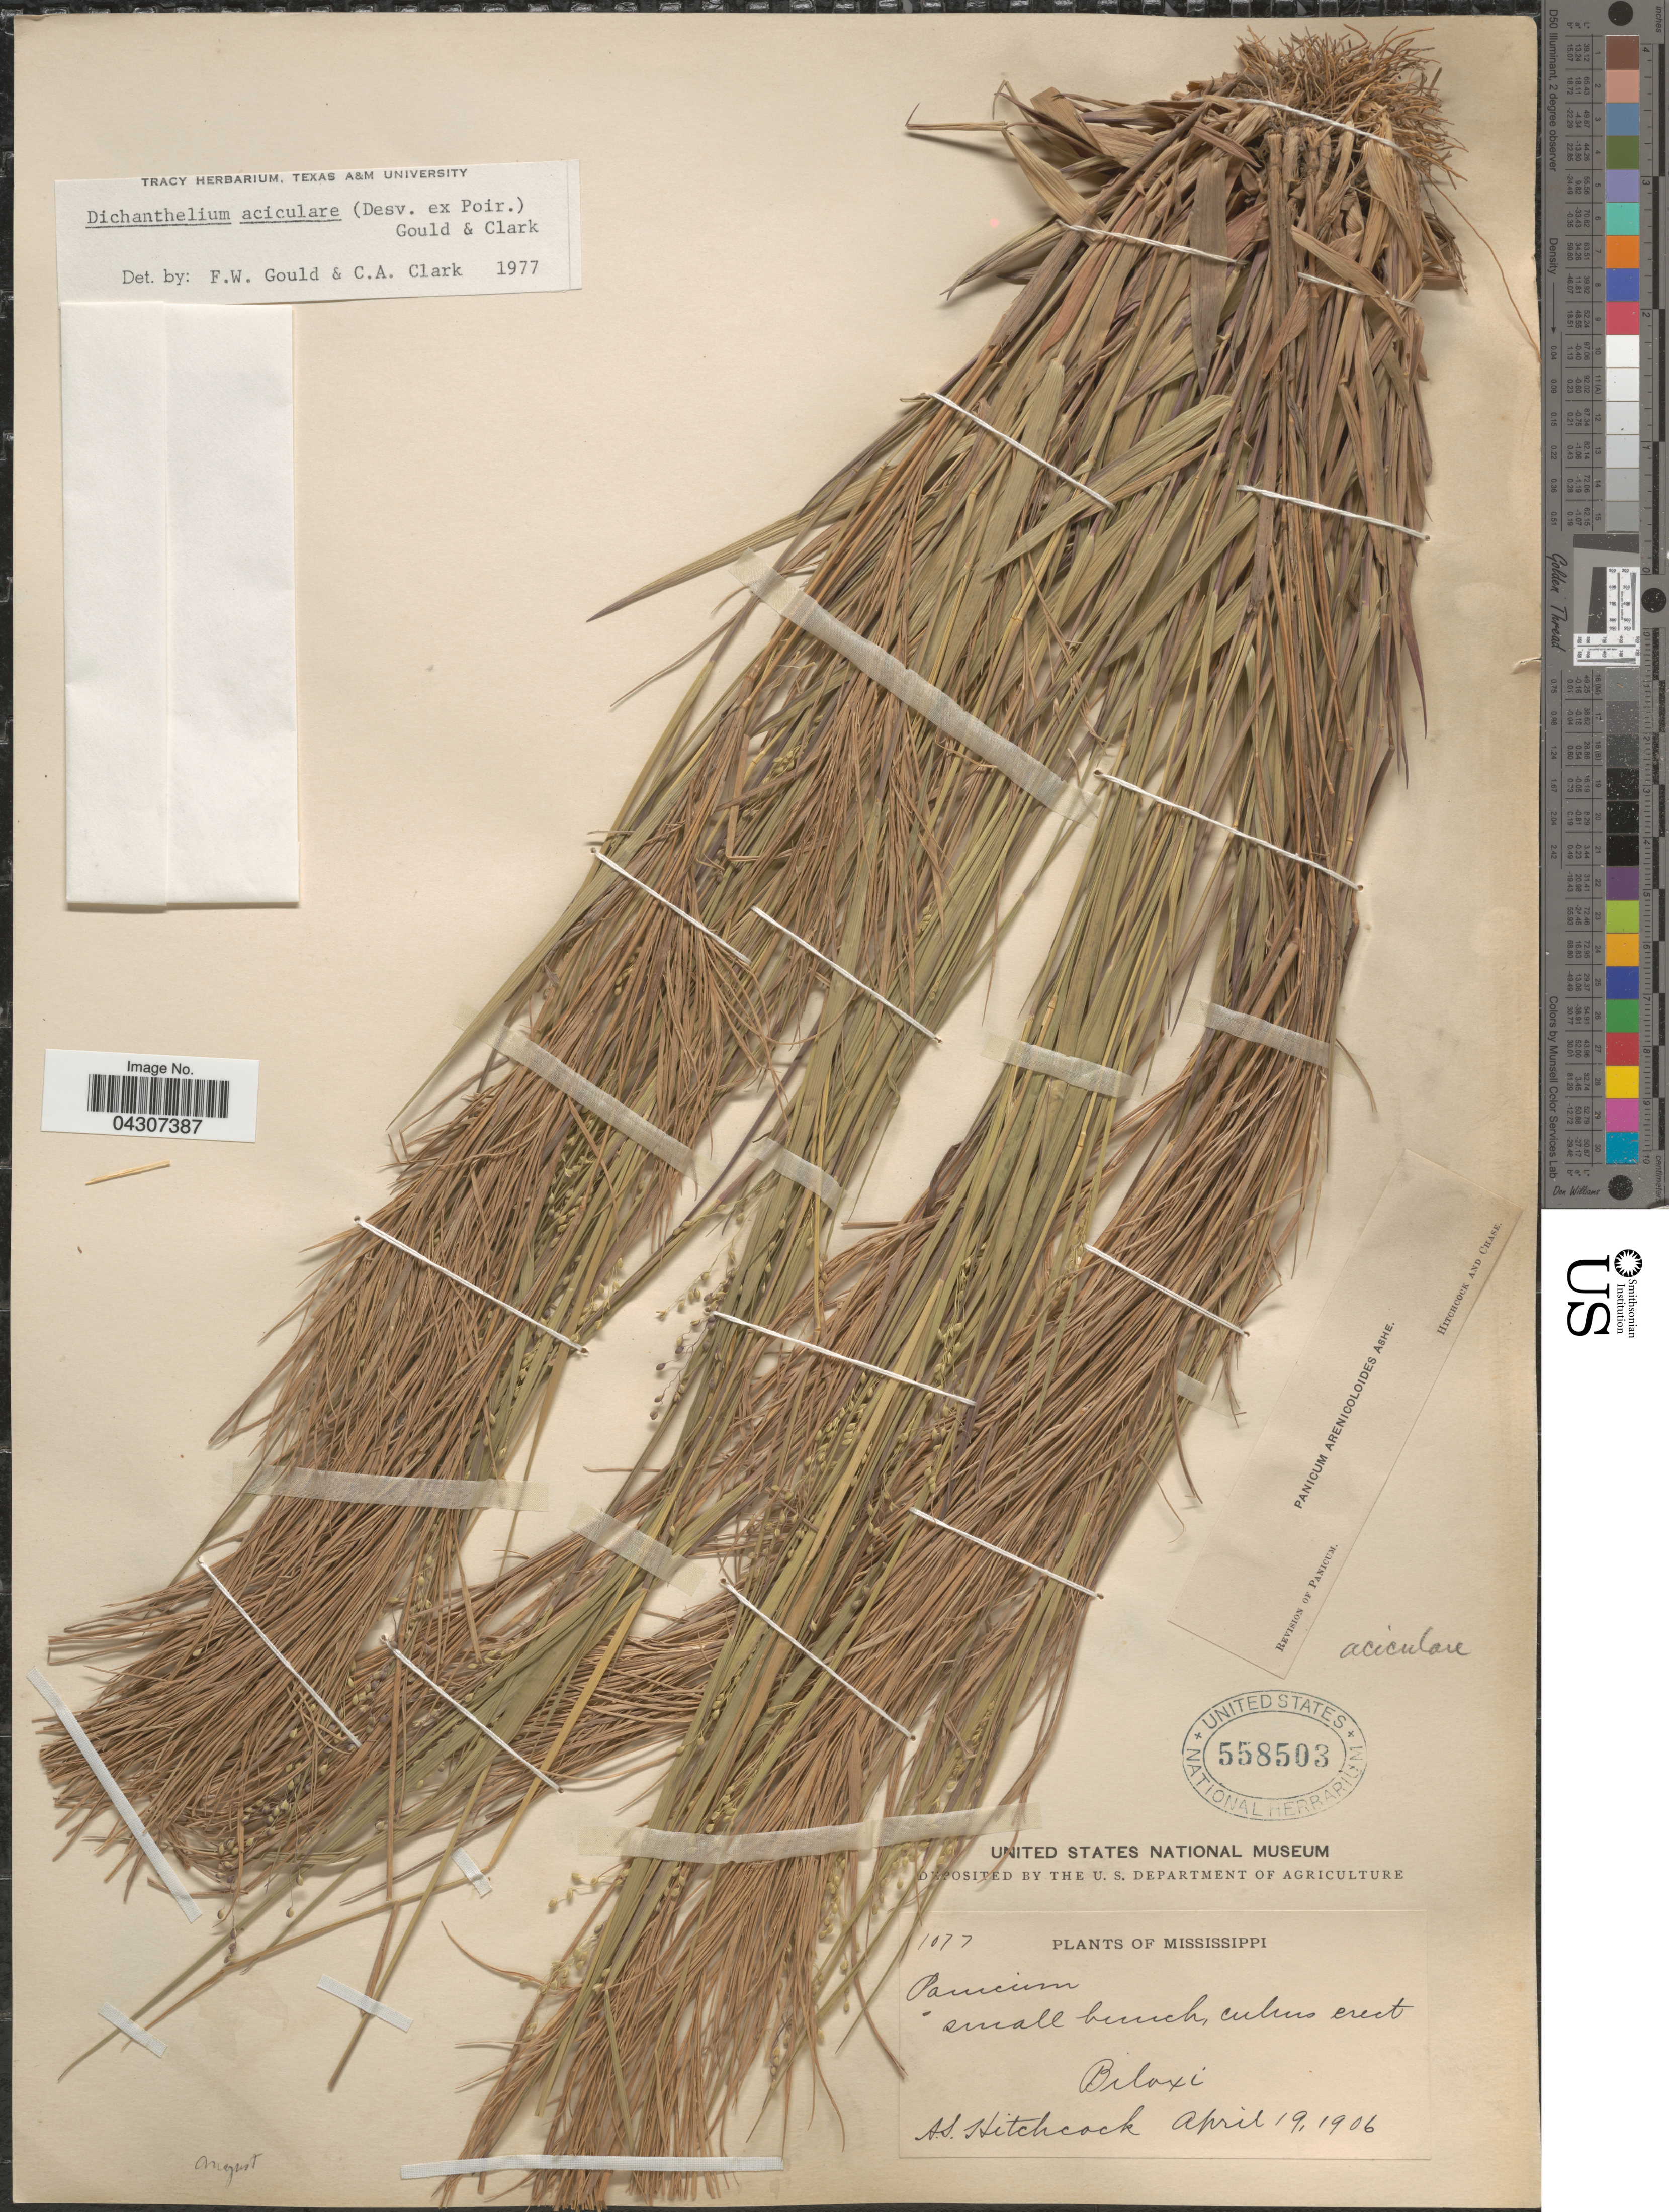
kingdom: Plantae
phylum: Tracheophyta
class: Liliopsida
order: Poales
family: Poaceae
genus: Dichanthelium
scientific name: Dichanthelium aciculare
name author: (Desv. ex Poir.) Gould & C.A. Clark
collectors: A. S. Hitchcock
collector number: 1077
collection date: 1906-04-19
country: United States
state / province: Mississippi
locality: Biloxi.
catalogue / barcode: US 558503